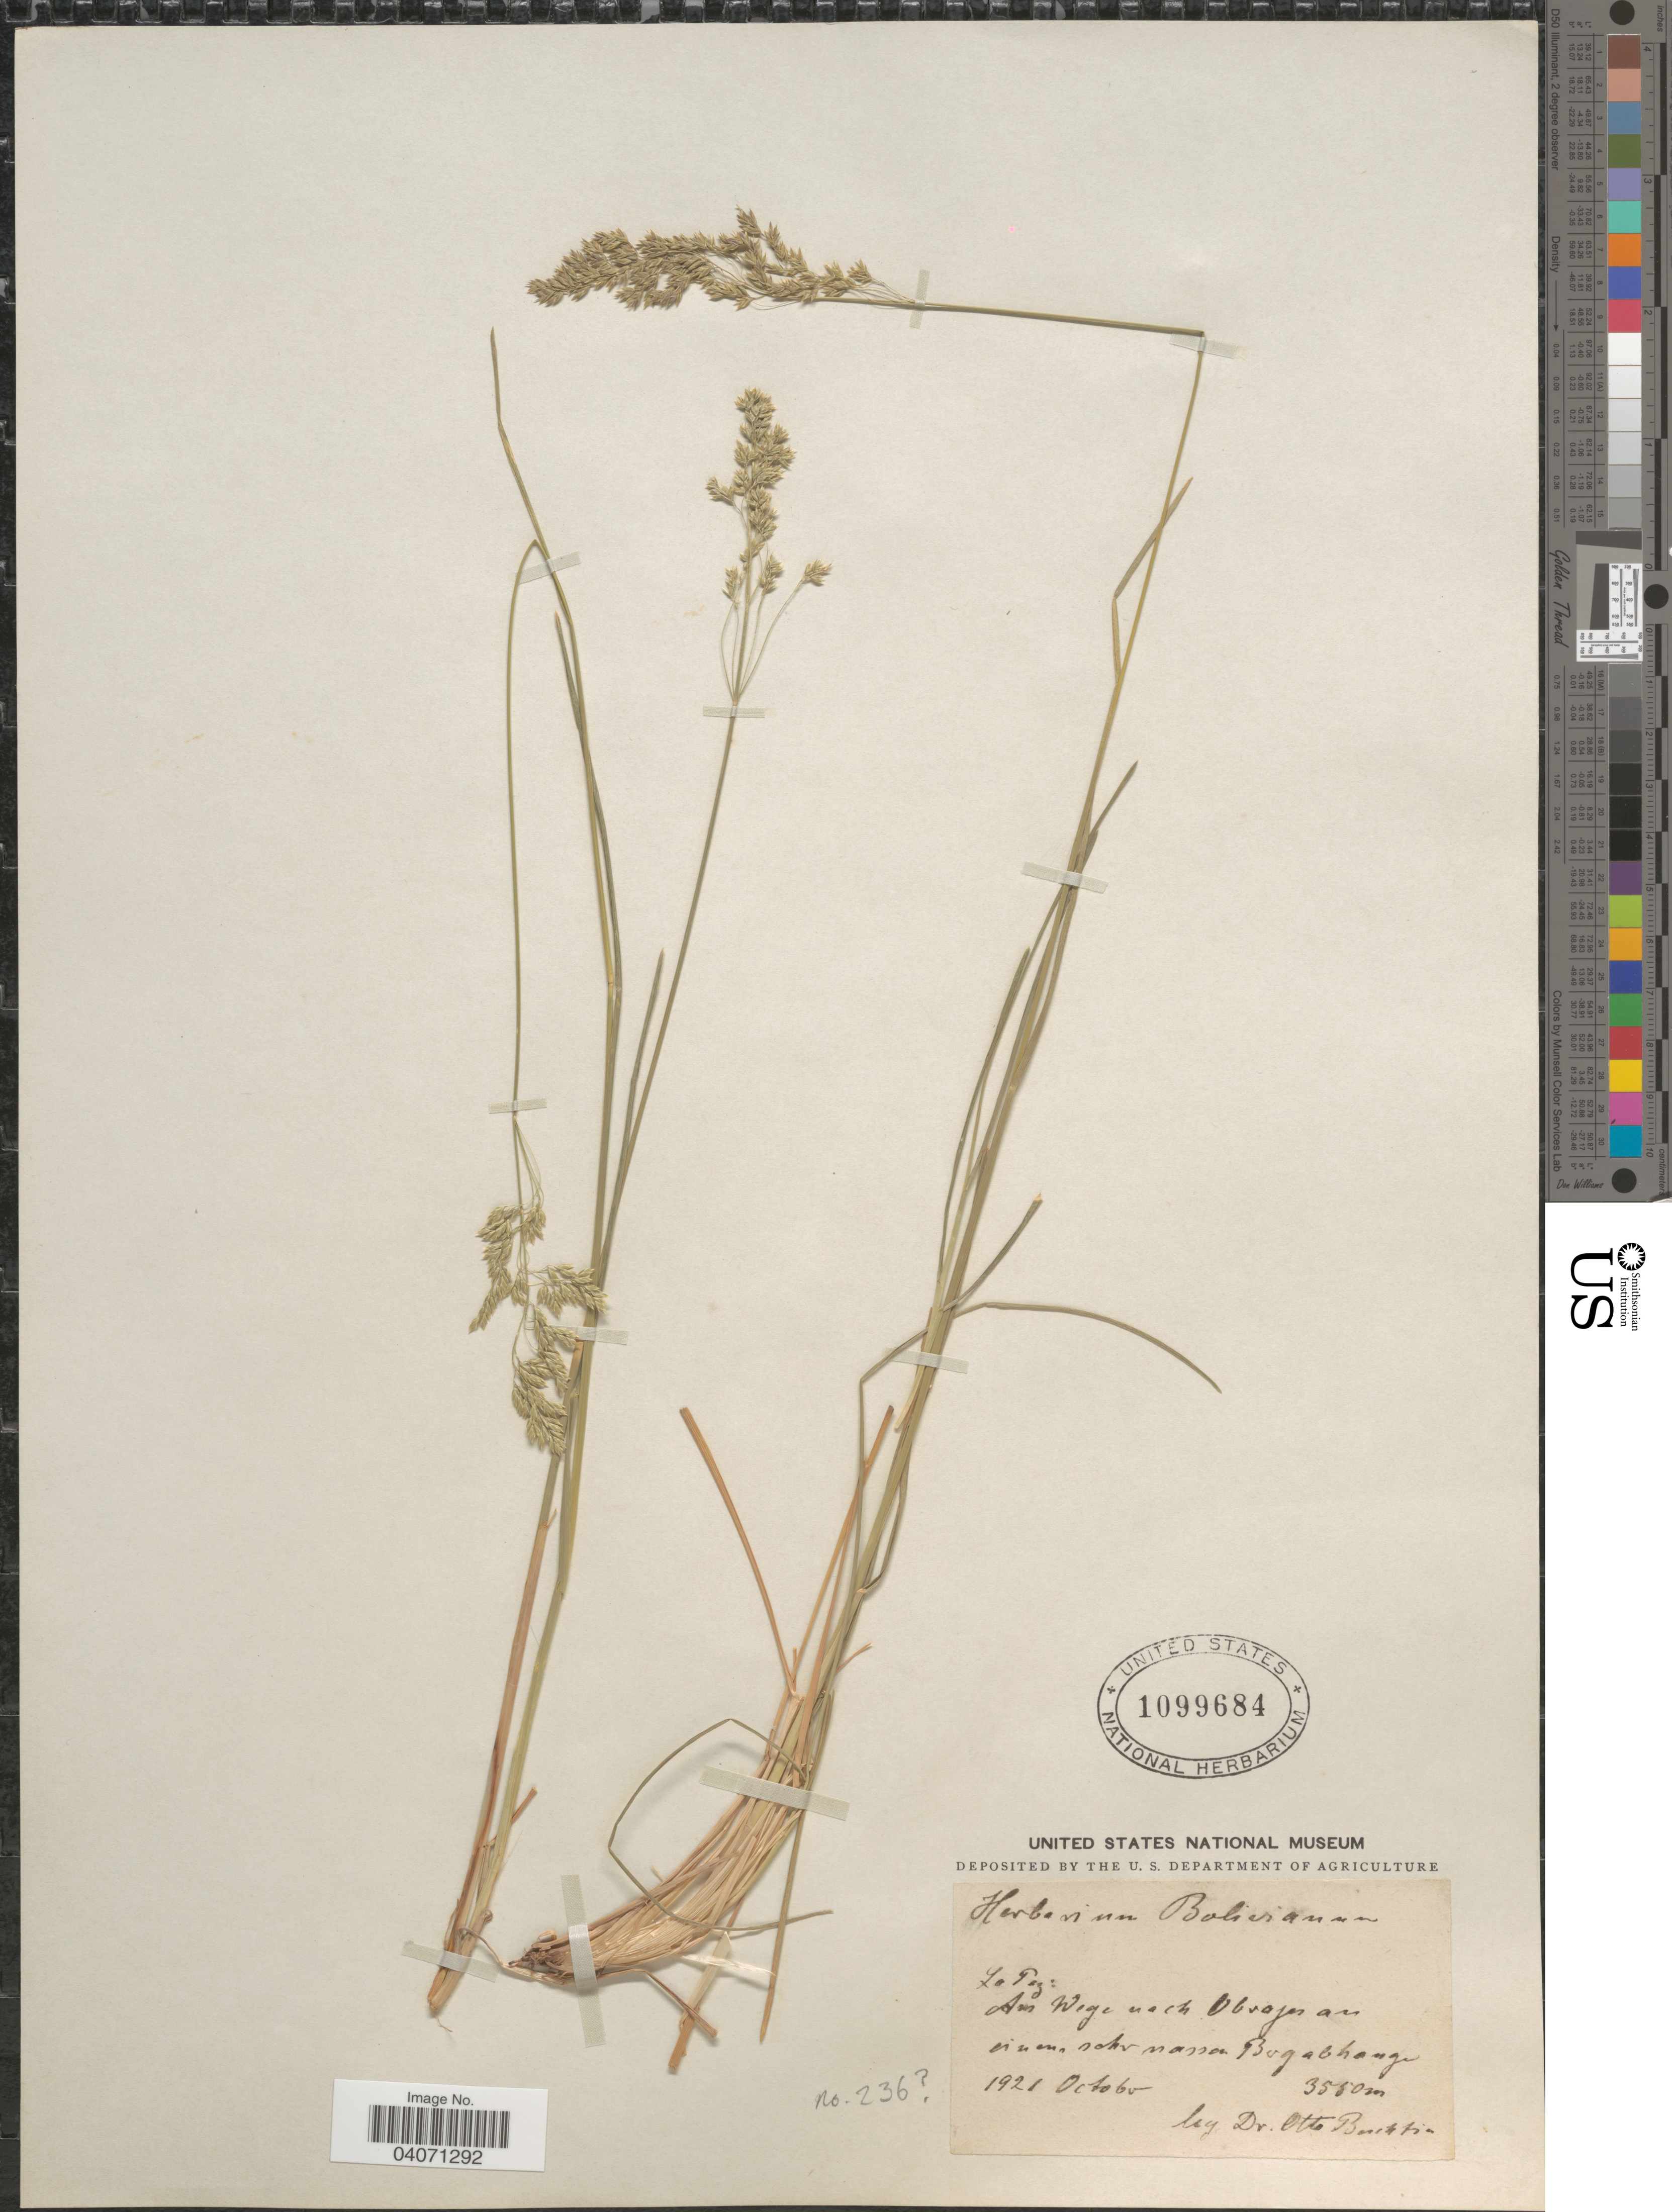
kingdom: Plantae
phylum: Tracheophyta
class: Liliopsida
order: Poales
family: Poaceae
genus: Poa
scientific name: Poa pratensis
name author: L.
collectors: O. Buchtien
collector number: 236?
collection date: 1921-10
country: Bolivia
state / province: La Paz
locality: Am Wege nach Obrajes an einem sehr nassen Bergabhange.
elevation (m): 3550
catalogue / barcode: US 1099684